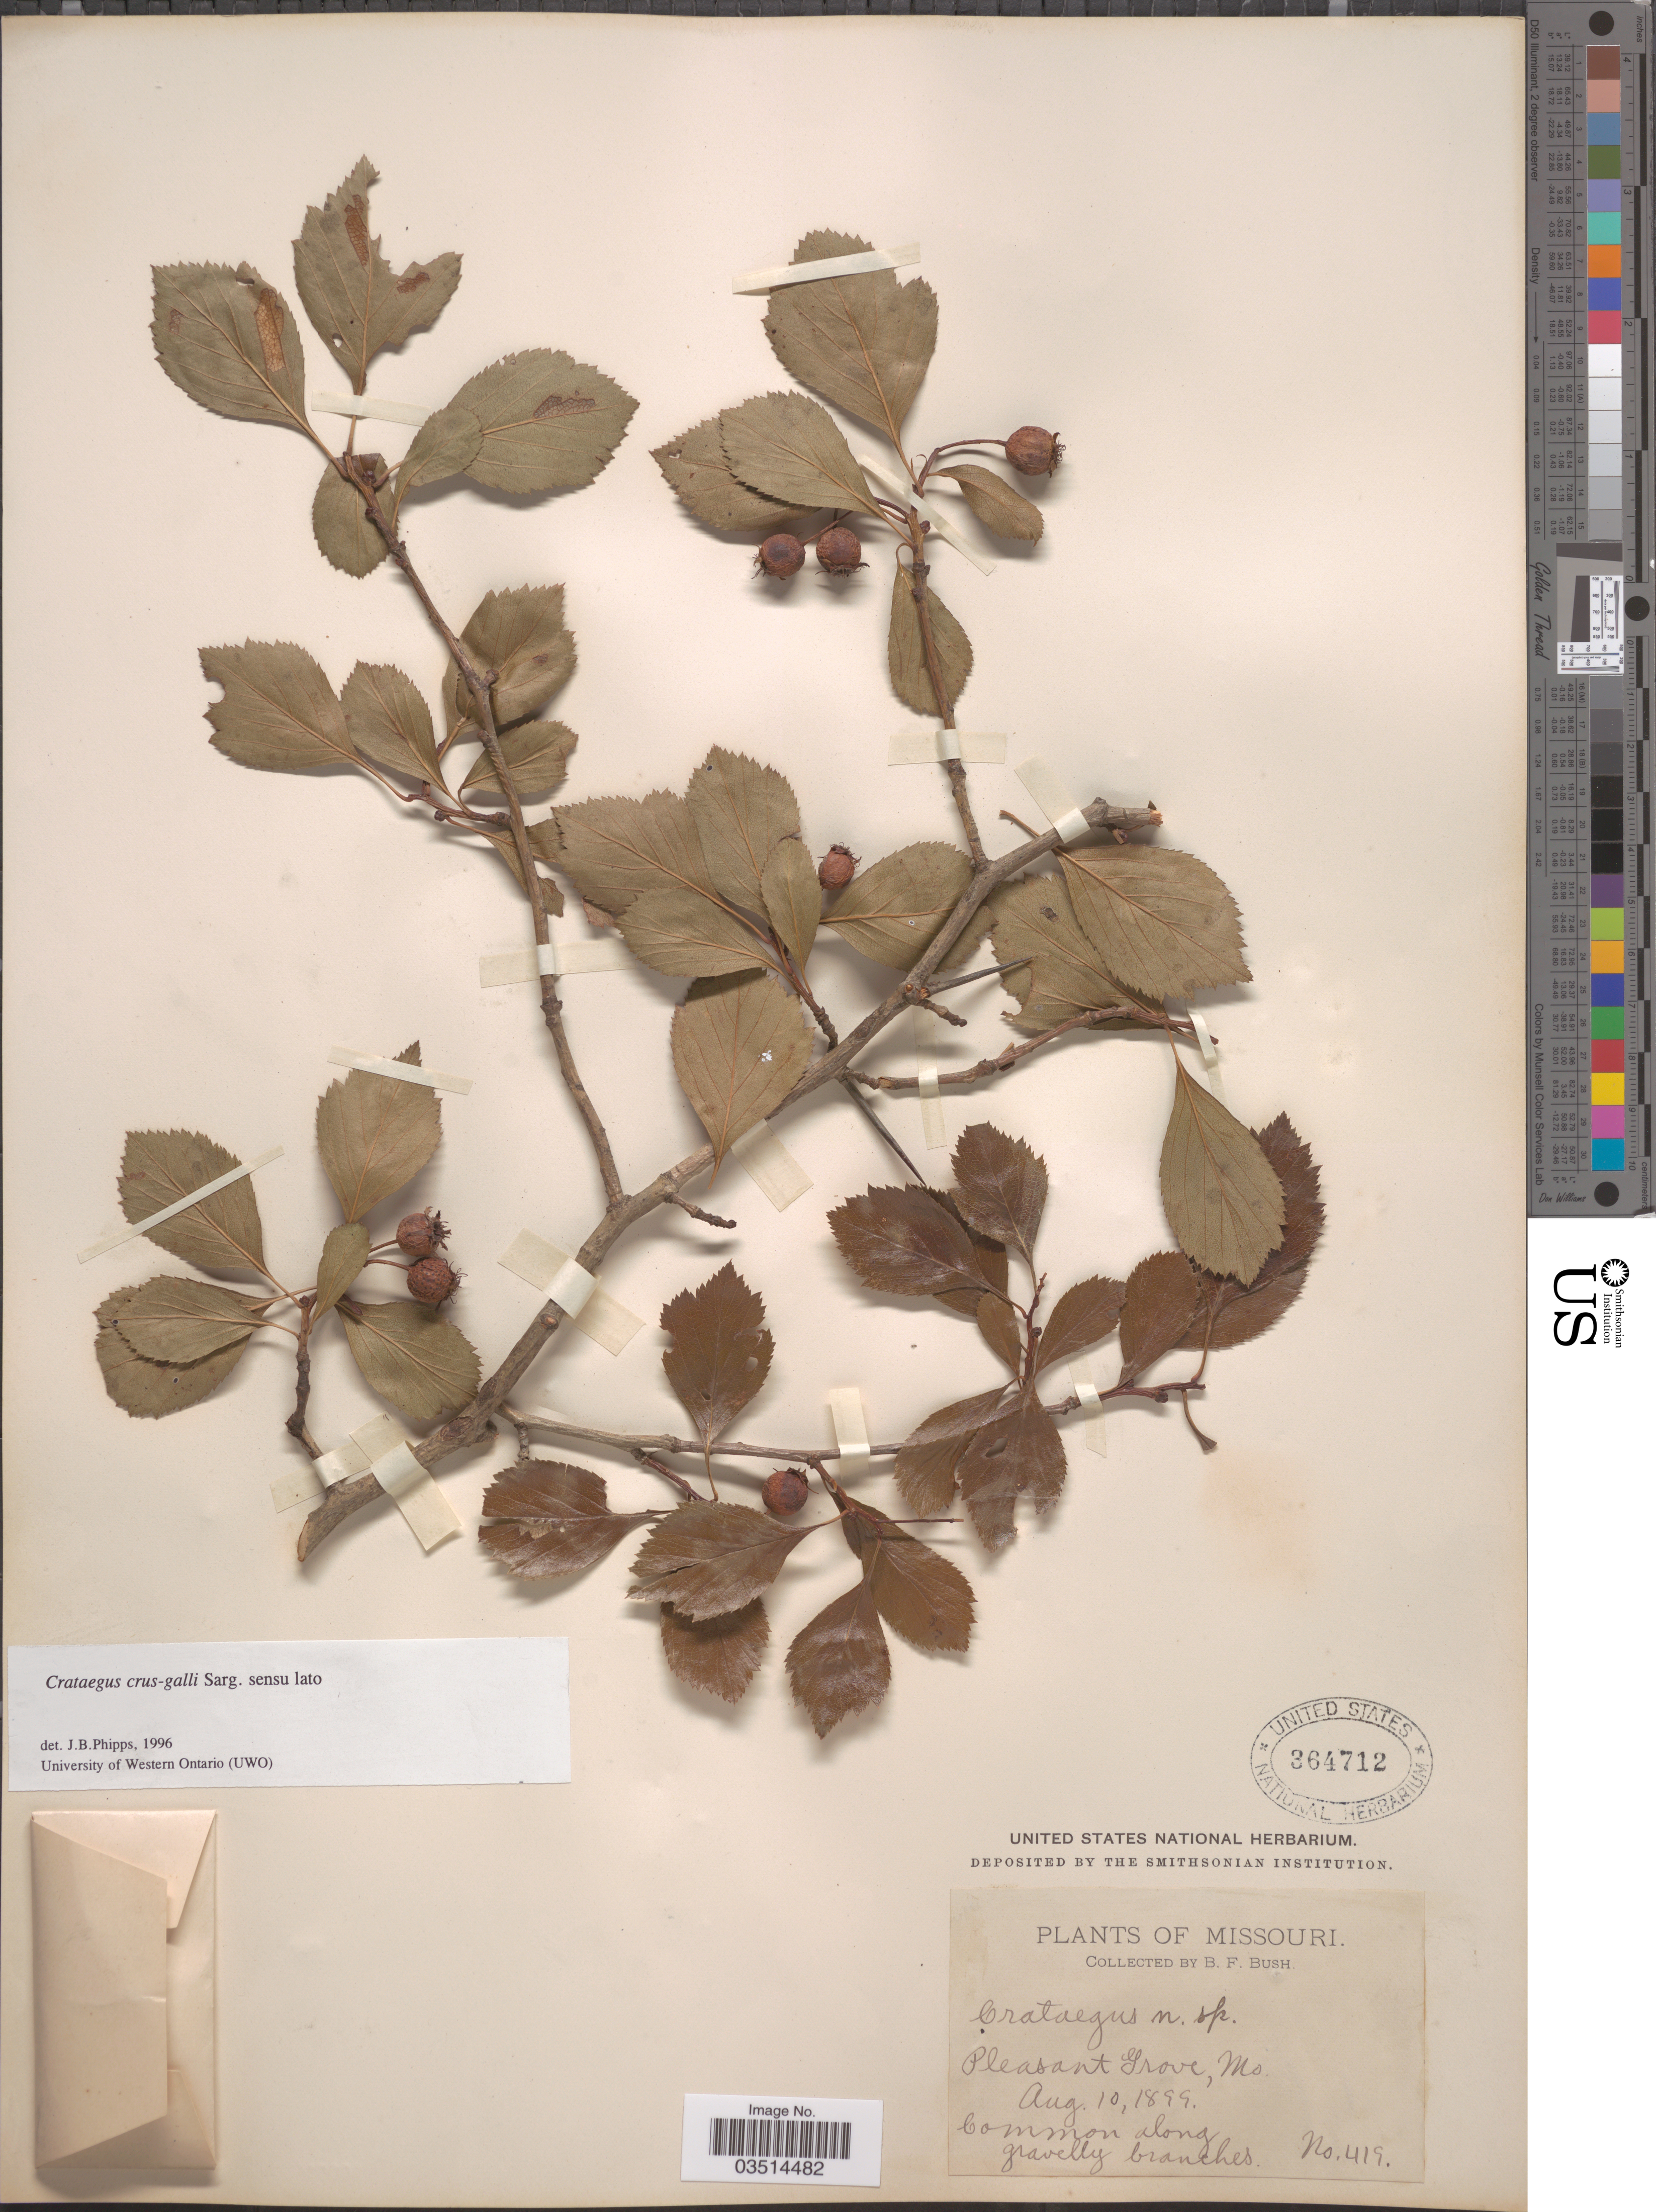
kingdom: Plantae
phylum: Tracheophyta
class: Magnoliopsida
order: Rosales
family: Rosaceae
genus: Crataegus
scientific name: Crataegus crus-galli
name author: L.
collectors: B. F. Bush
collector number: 419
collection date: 1899-08-10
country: United States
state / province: Missouri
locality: Pleasant Grove.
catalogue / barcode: US 364712